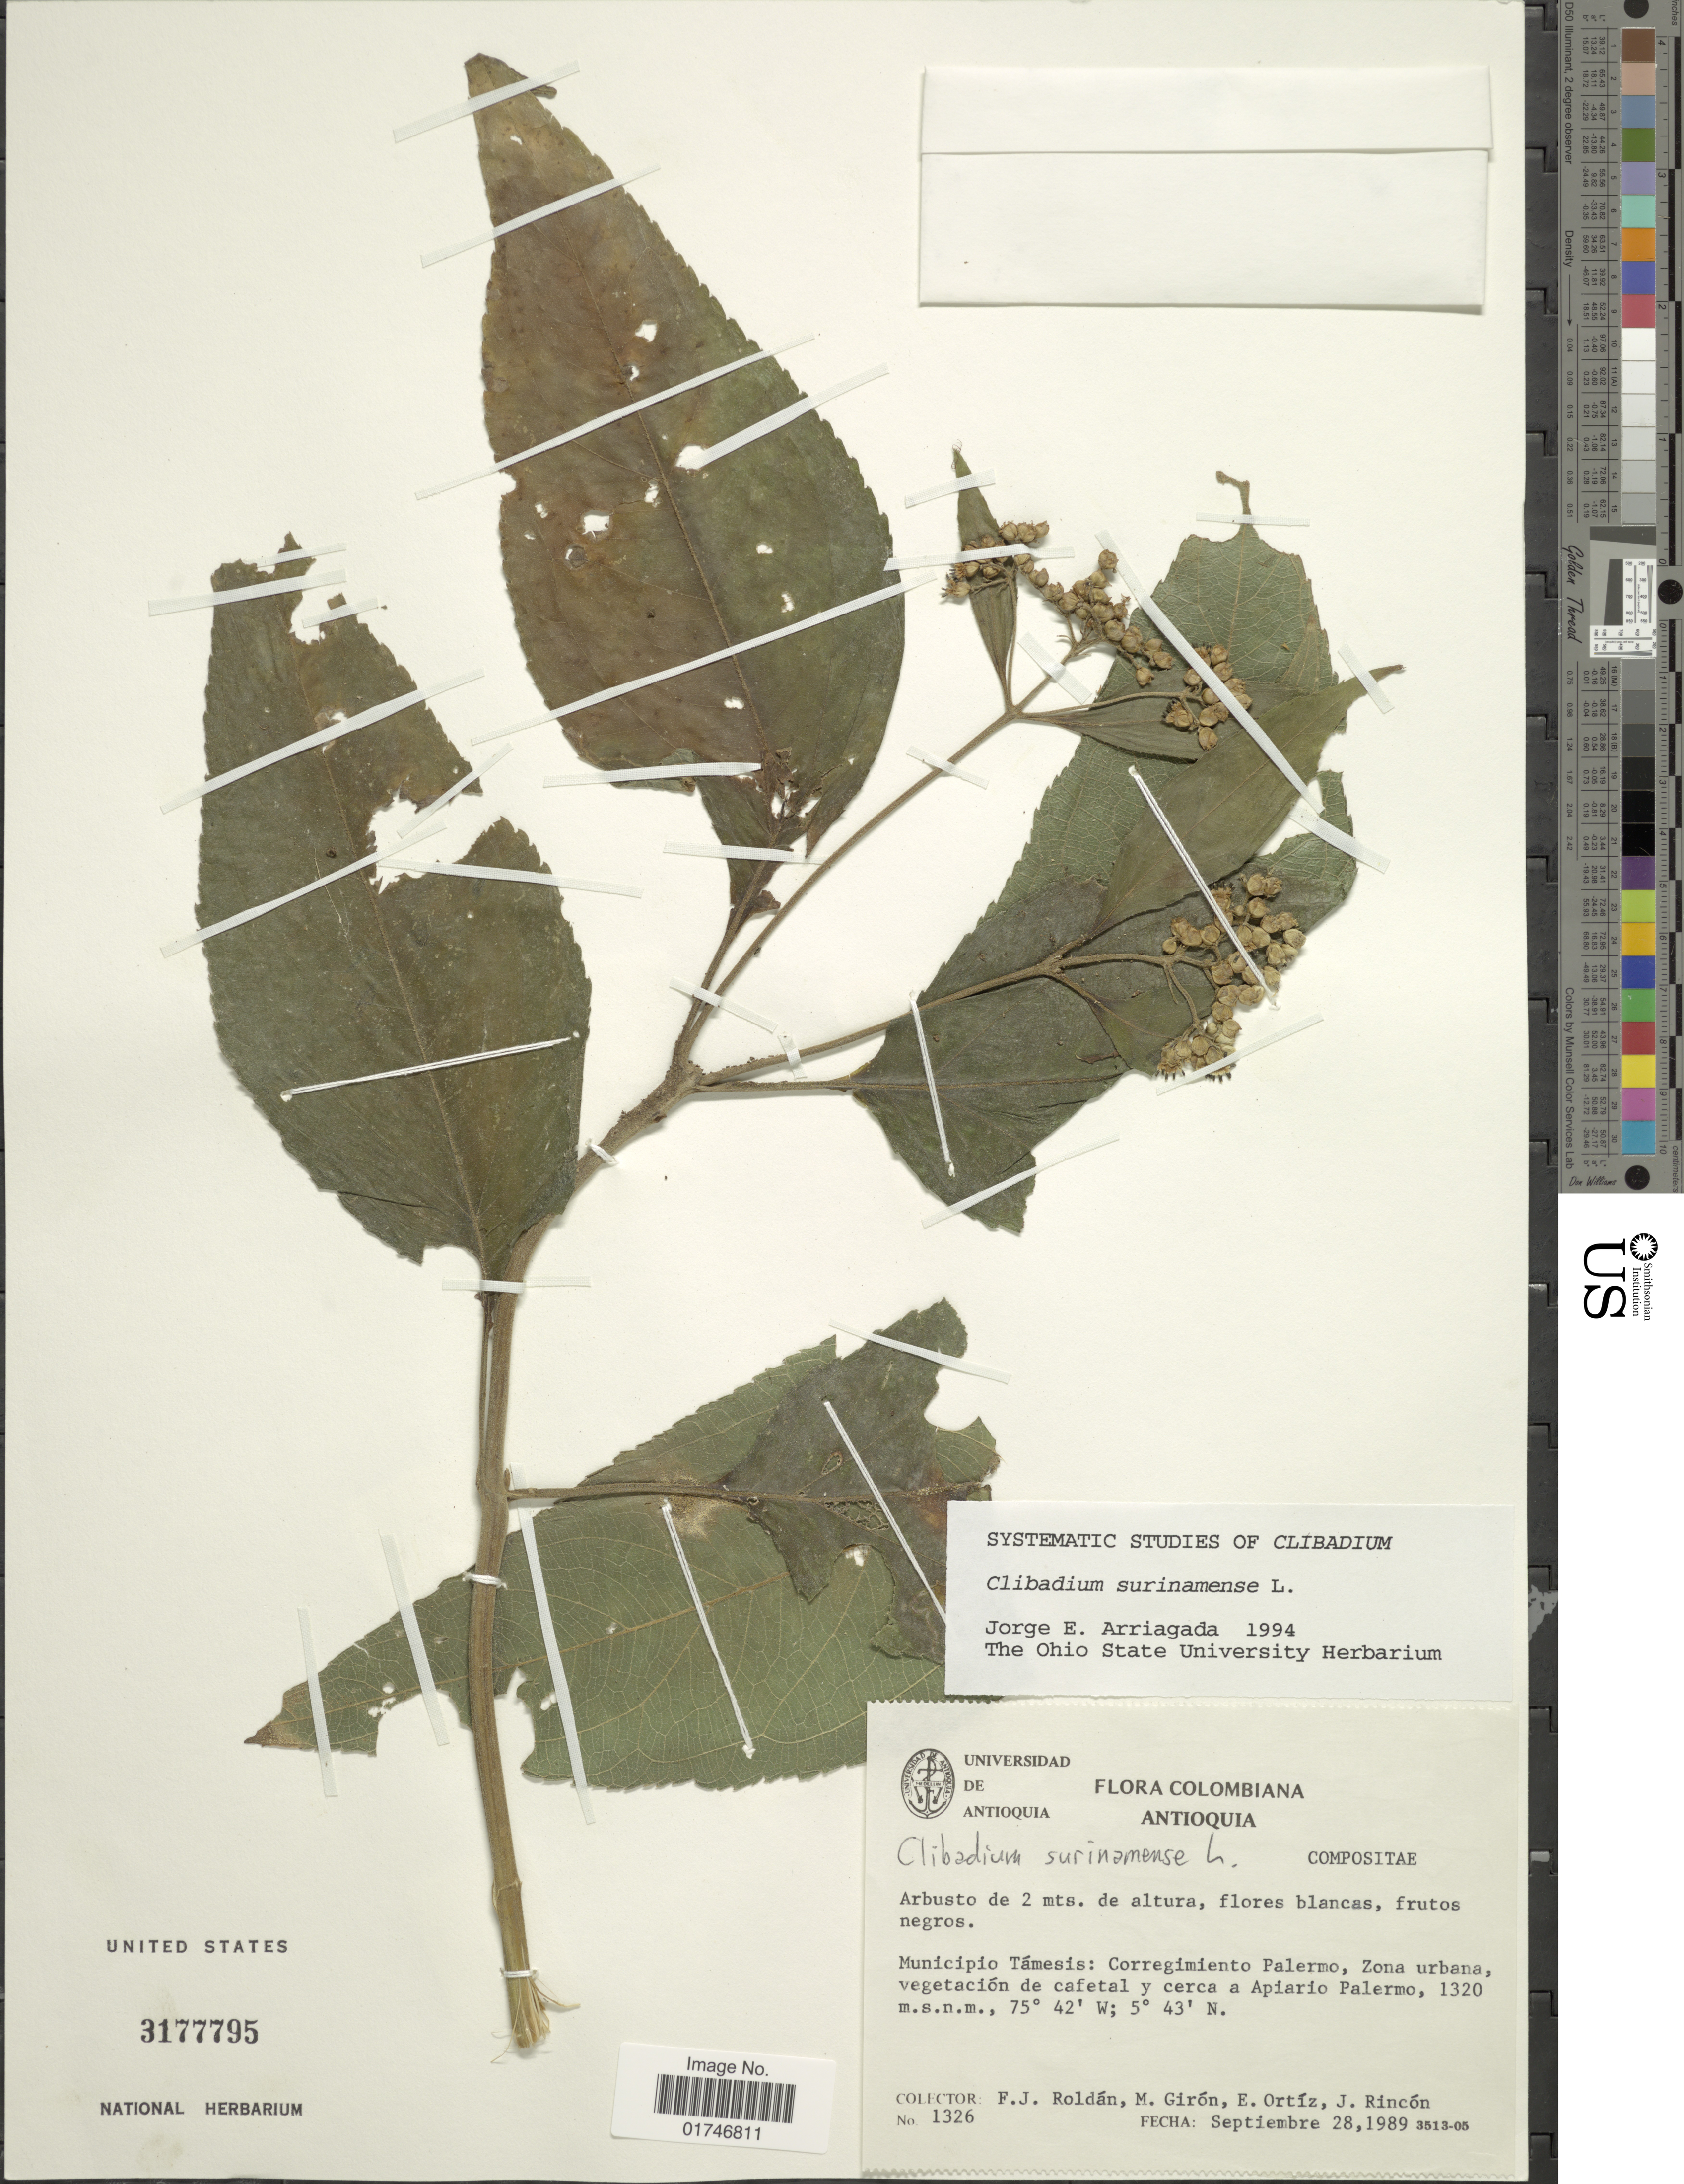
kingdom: Plantae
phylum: Tracheophyta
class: Magnoliopsida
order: Asterales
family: Asteraceae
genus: Clibadium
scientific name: Clibadium surinamense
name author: L.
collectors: F. J. Roldán, M. Girón, E. Ortíz & J. Rincón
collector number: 1326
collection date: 1989-09-28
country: Colombia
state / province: Antioquia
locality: Municipio Támesis: Corregimiento Palermo, Zona urbana, vegetación de cafetal y cerca a Apiario Palermo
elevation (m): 1320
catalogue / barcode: US 3177795